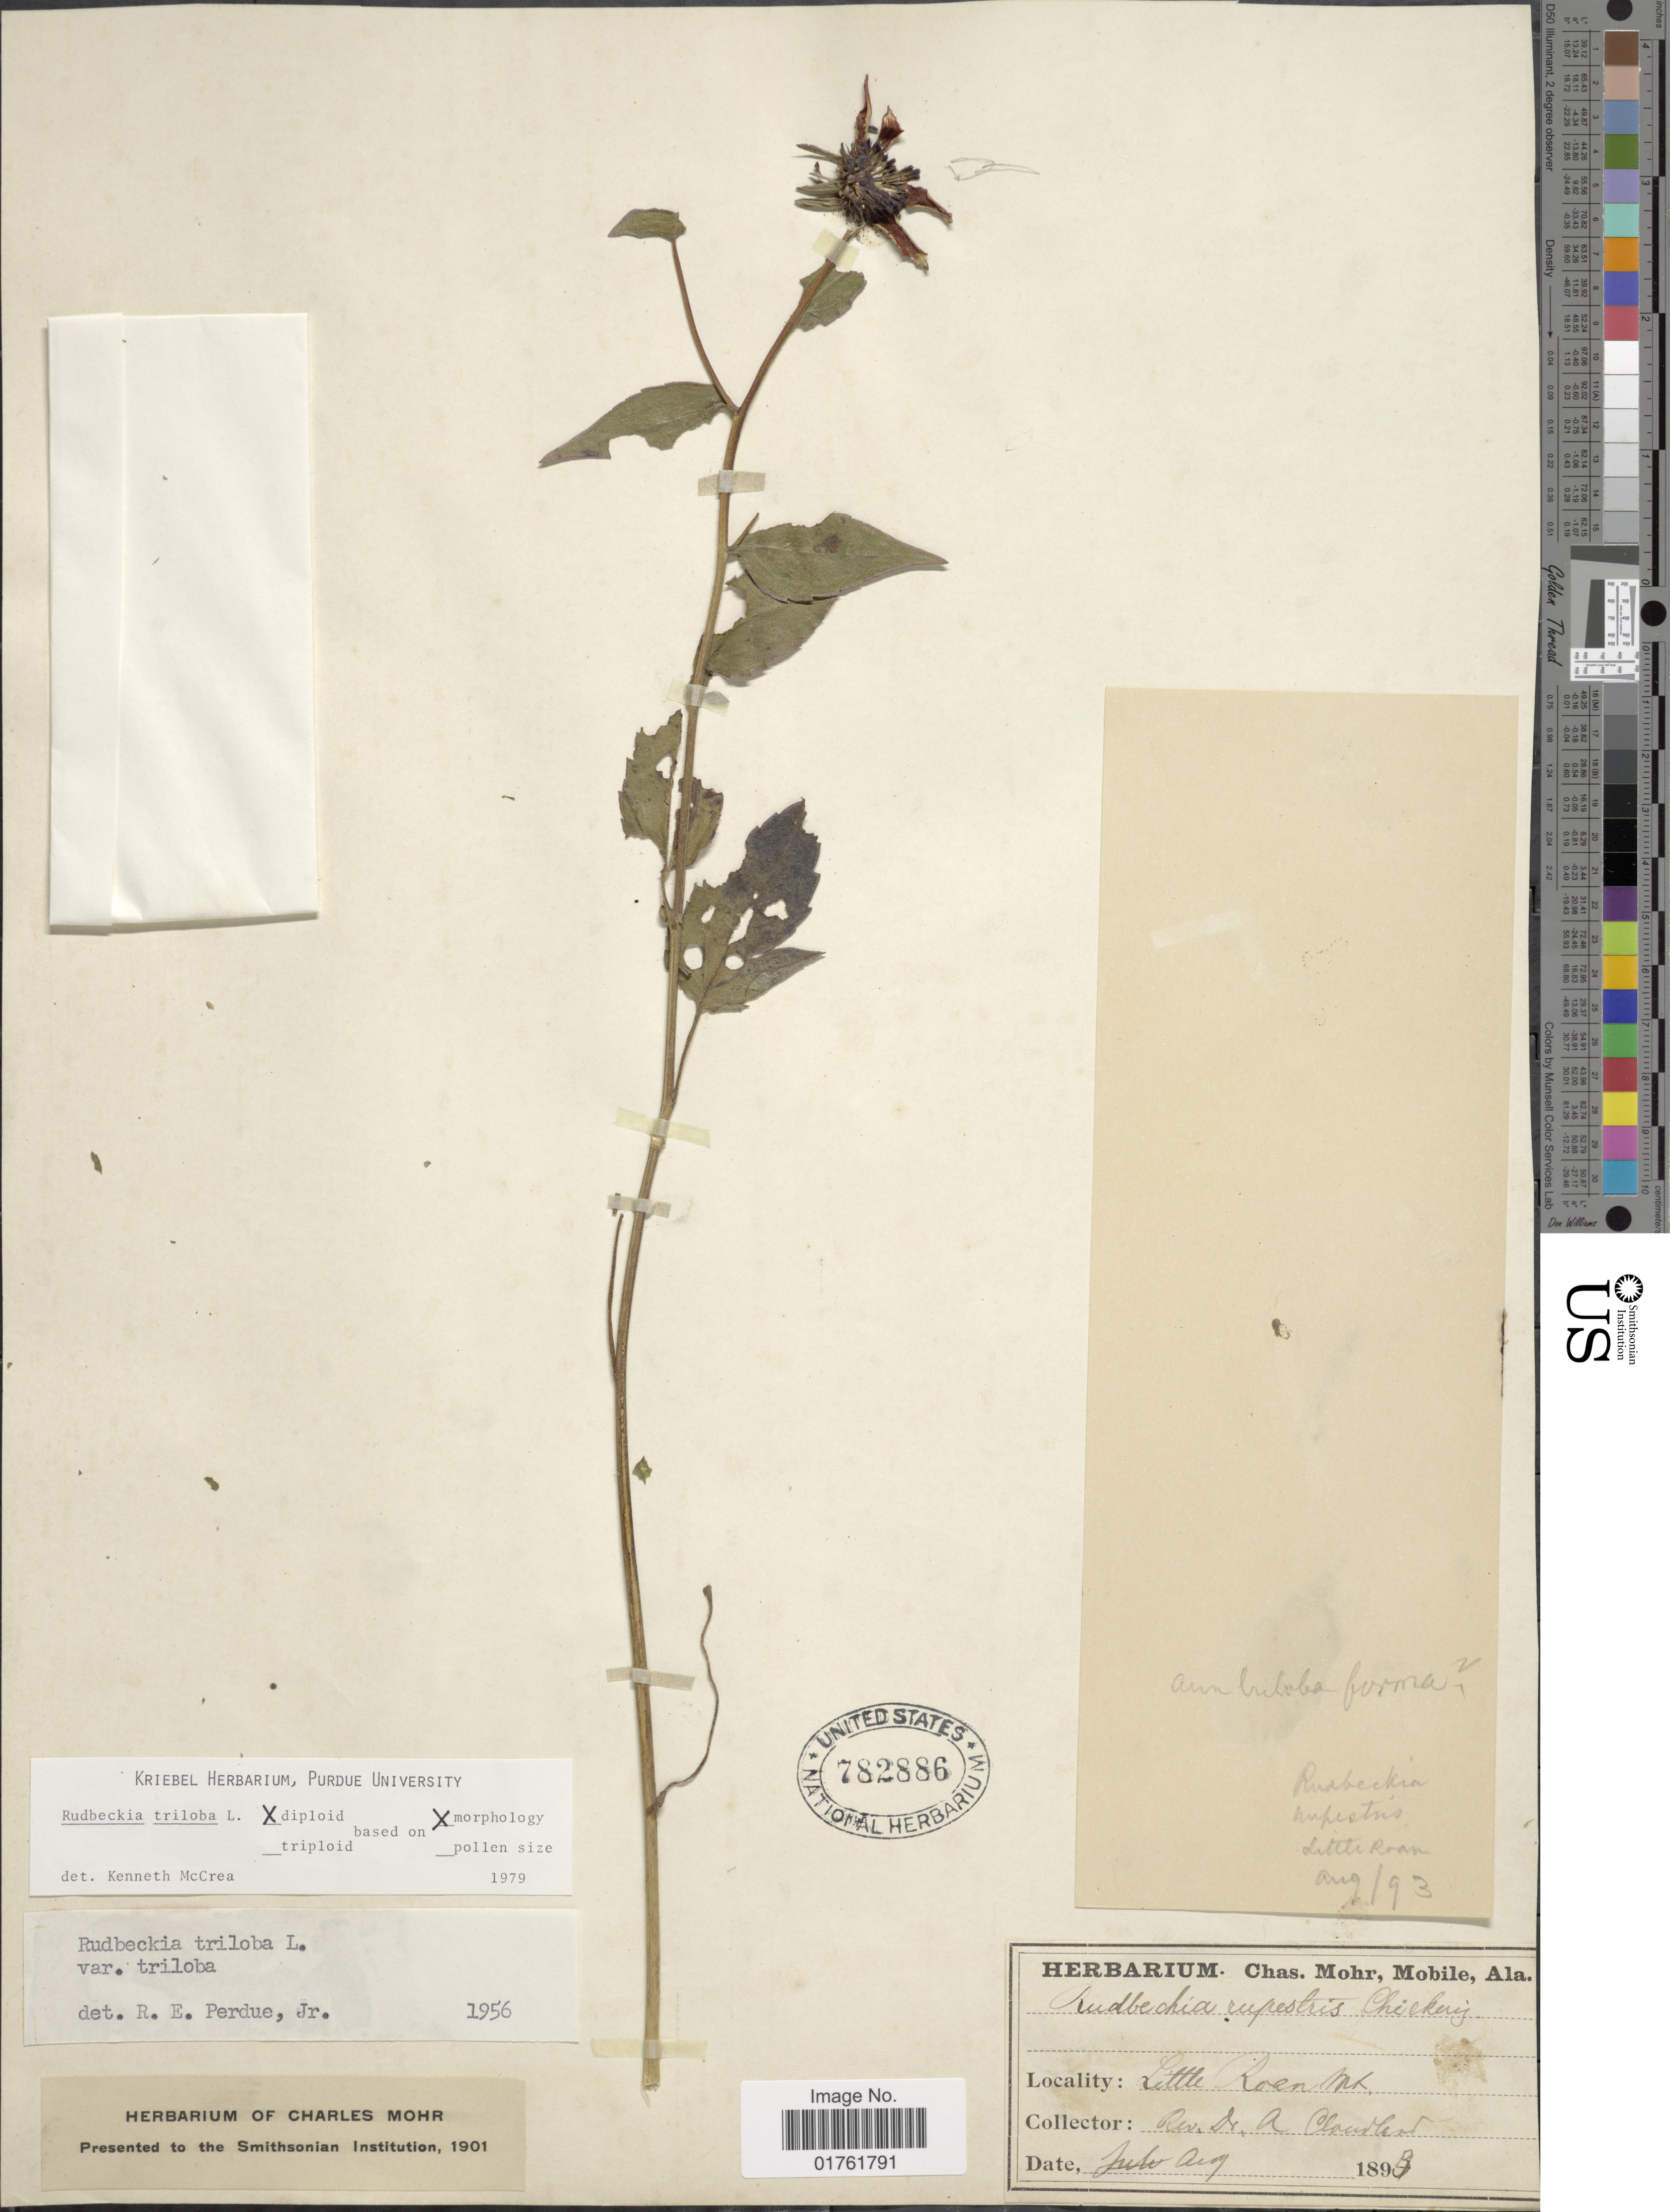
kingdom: Plantae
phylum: Tracheophyta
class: Magnoliopsida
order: Asterales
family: Asteraceae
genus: Rudbeckia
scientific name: Rudbeckia triloba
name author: L.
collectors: A. Cloudland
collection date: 1893-08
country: United States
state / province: North Carolina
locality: Little Roan Mt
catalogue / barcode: US 782886